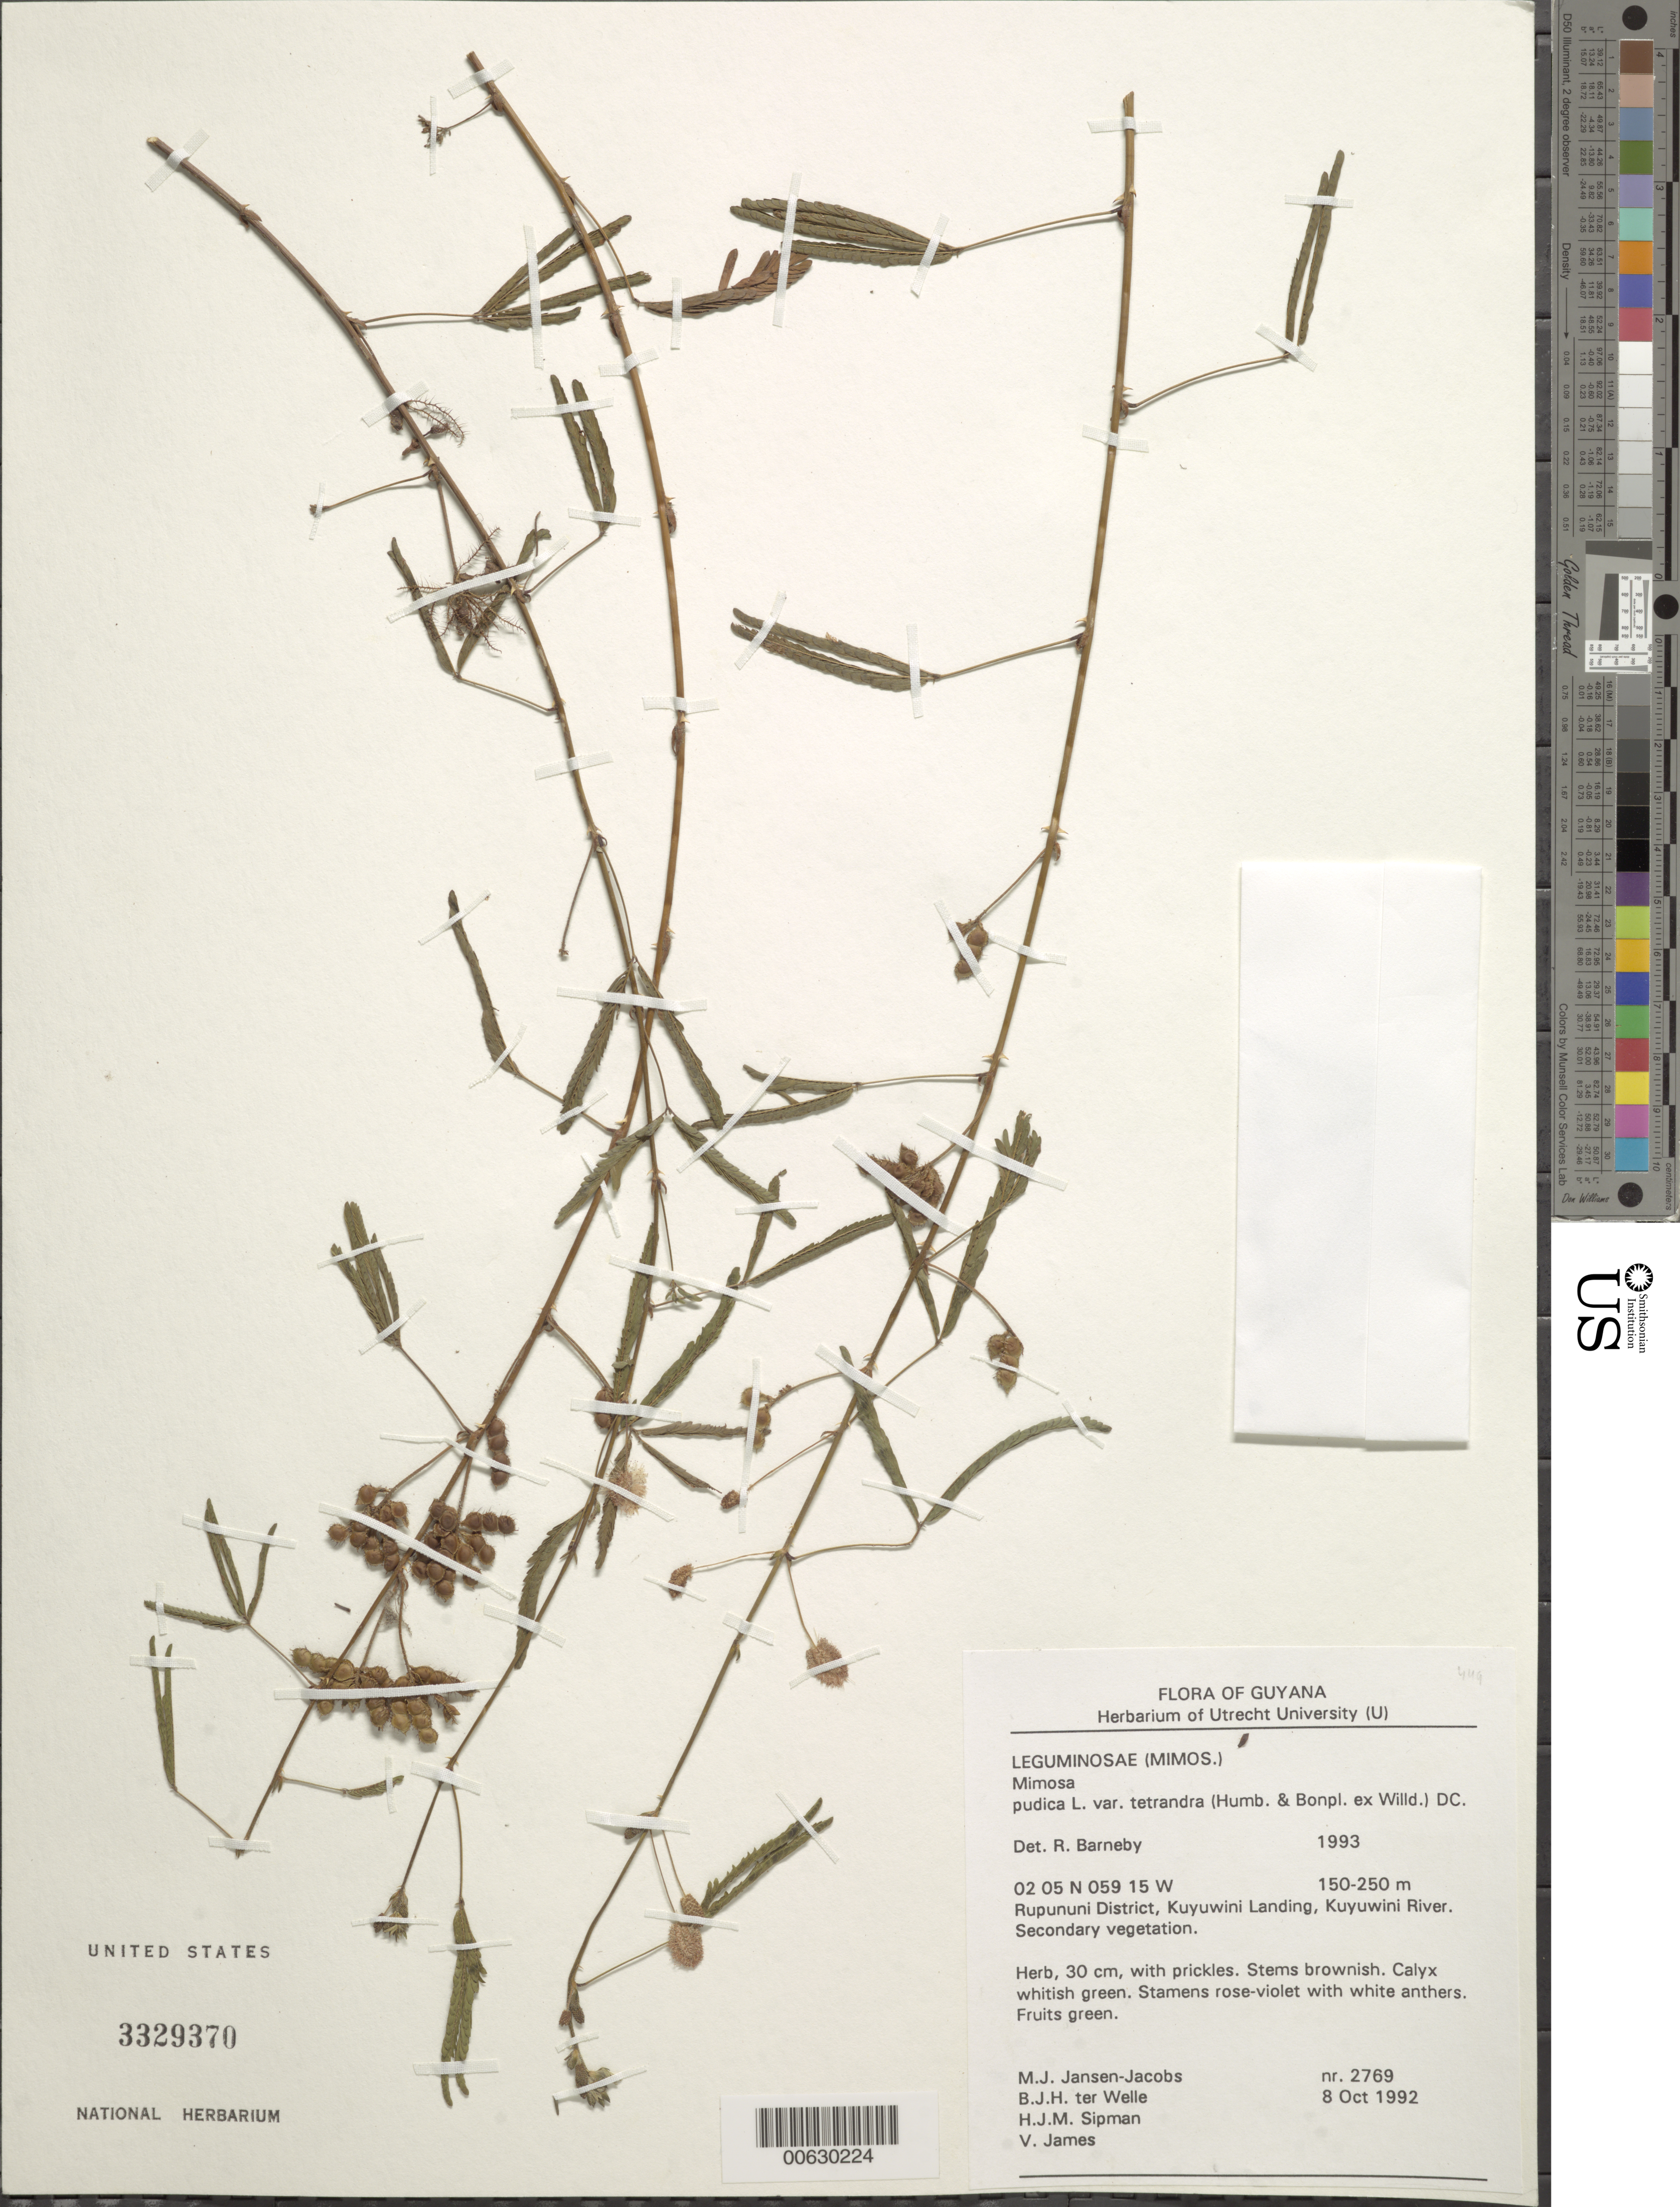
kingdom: Plantae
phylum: Tracheophyta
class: Magnoliopsida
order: Fabales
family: Fabaceae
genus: Mimosa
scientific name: Mimosa pudica var. tetrandra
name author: L.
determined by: Barneby, Rupert C., (NY)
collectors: M. J. Jansen-Jacobs, B. Welle, H. J. M. Sipman & V. James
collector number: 2769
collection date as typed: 8-Oct-92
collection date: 1992-10-08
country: Guyana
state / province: U. Takutu-U. Essequibo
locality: Kuyuwini Landing, Kuyuwini River, Rupununi District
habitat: Secondary vegetation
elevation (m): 150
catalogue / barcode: US 3329370